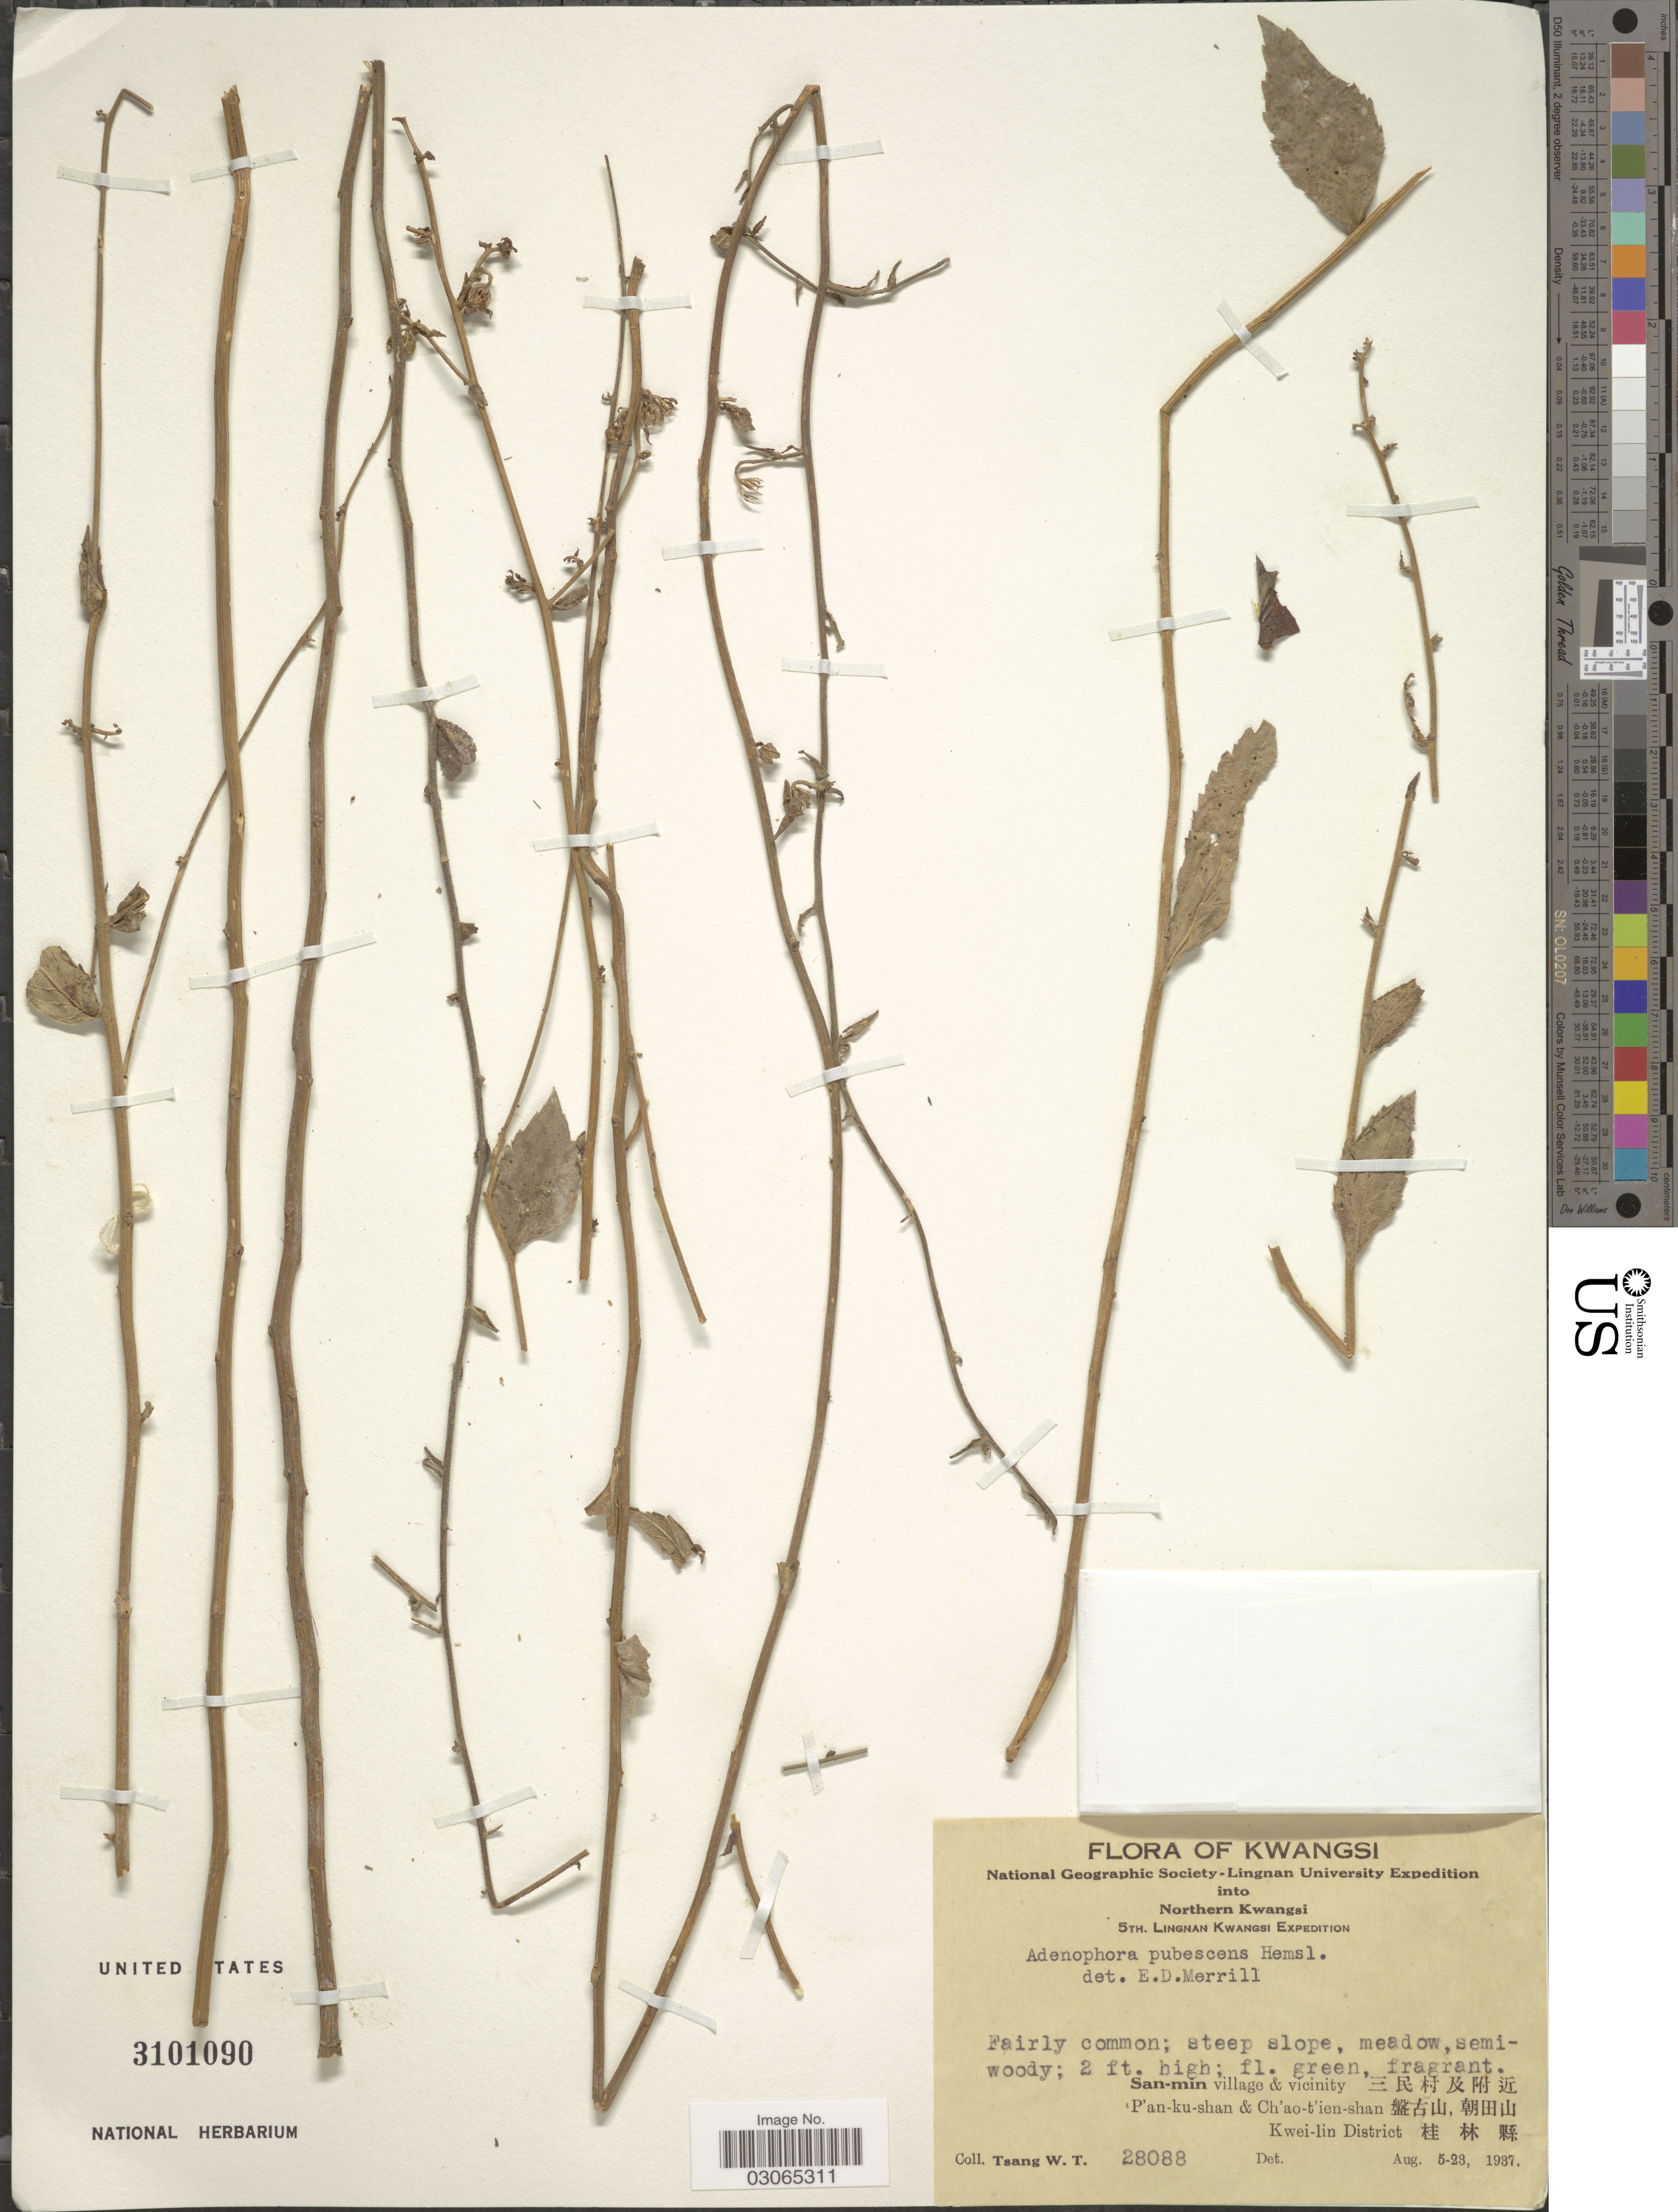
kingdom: Plantae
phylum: Tracheophyta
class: Magnoliopsida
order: Asterales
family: Campanulaceae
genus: Adenophora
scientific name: Adenophora pubescens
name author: Hemsl.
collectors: W. T. Tsang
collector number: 28088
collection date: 1937-08-05/1937-08-23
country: China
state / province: Guangxi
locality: Kwangsi, Northern Kwangsi. San-min village & vicinity. P'an-ku-shan & Ch'ao-t'ien-shan, Kwei-lin District.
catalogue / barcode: US 3101090